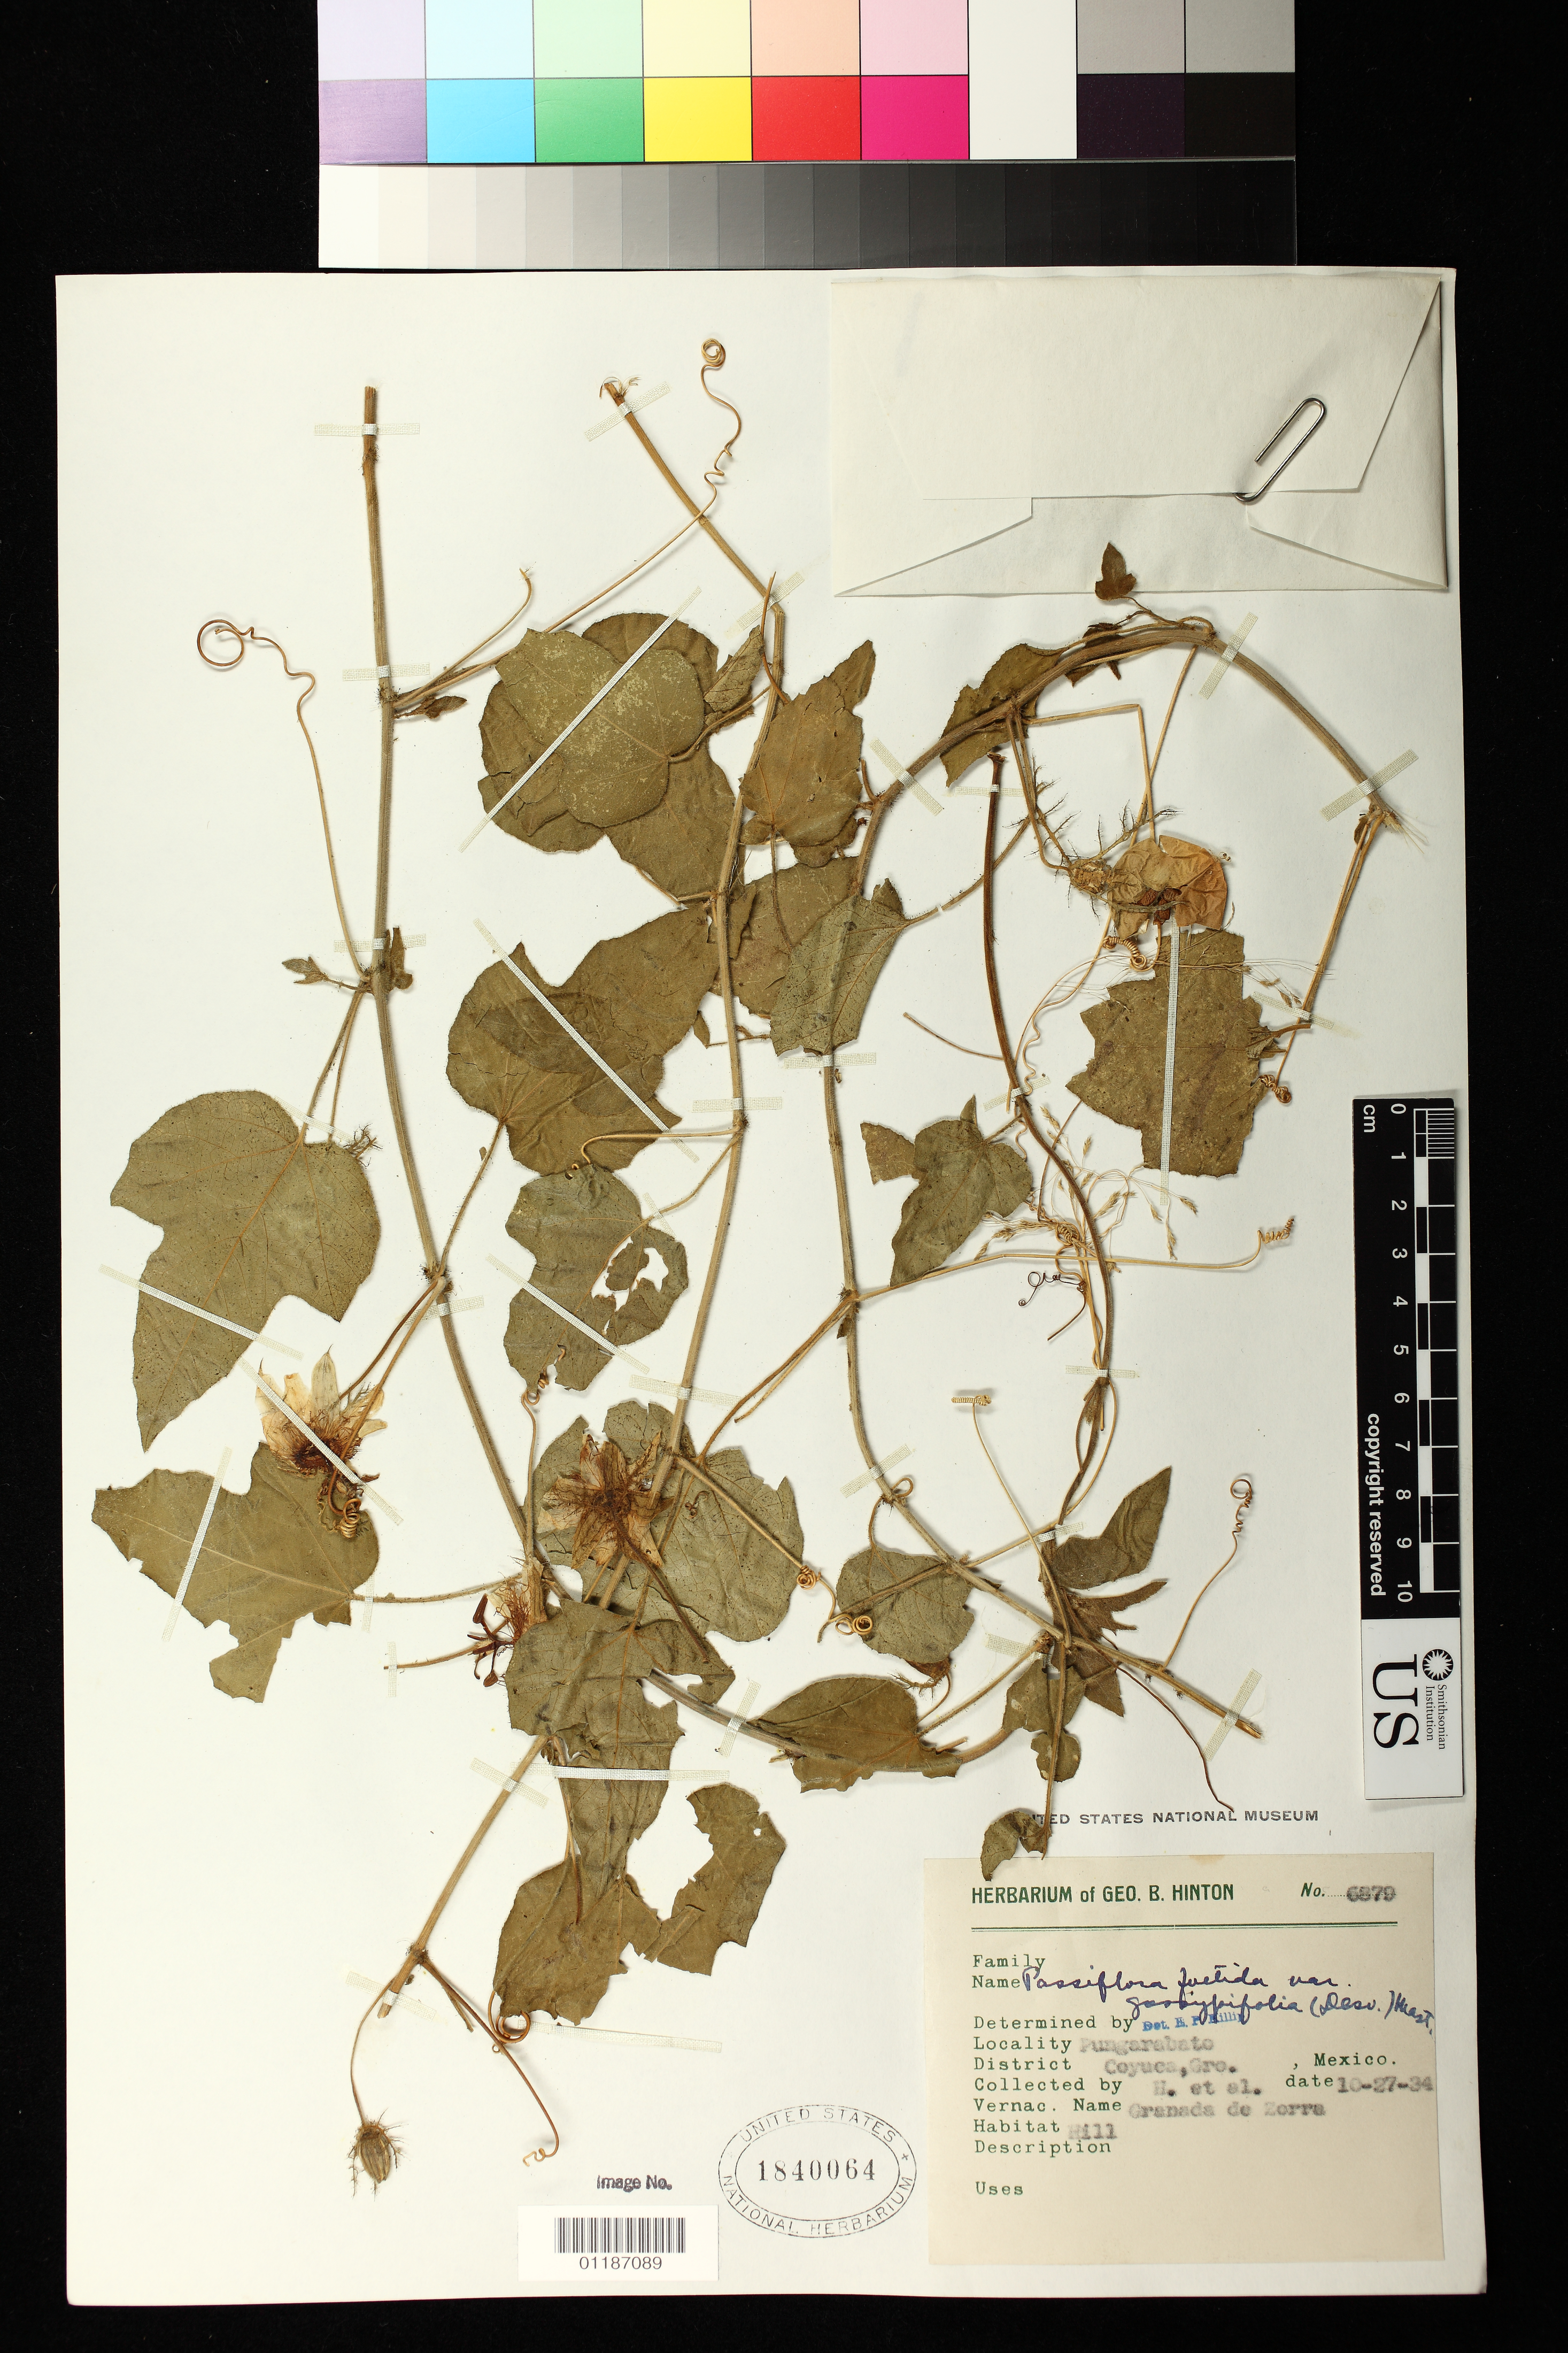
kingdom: Plantae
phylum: Tracheophyta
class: Magnoliopsida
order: Malpighiales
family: Passifloraceae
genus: Passiflora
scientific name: Passiflora foetida var. gossypiifolia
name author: (Desv.) Mast.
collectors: G. B. Hinton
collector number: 6879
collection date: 1934-10-27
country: Mexico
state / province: Guerrero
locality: Coyuca district: Pungarabato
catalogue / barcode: US 1840064